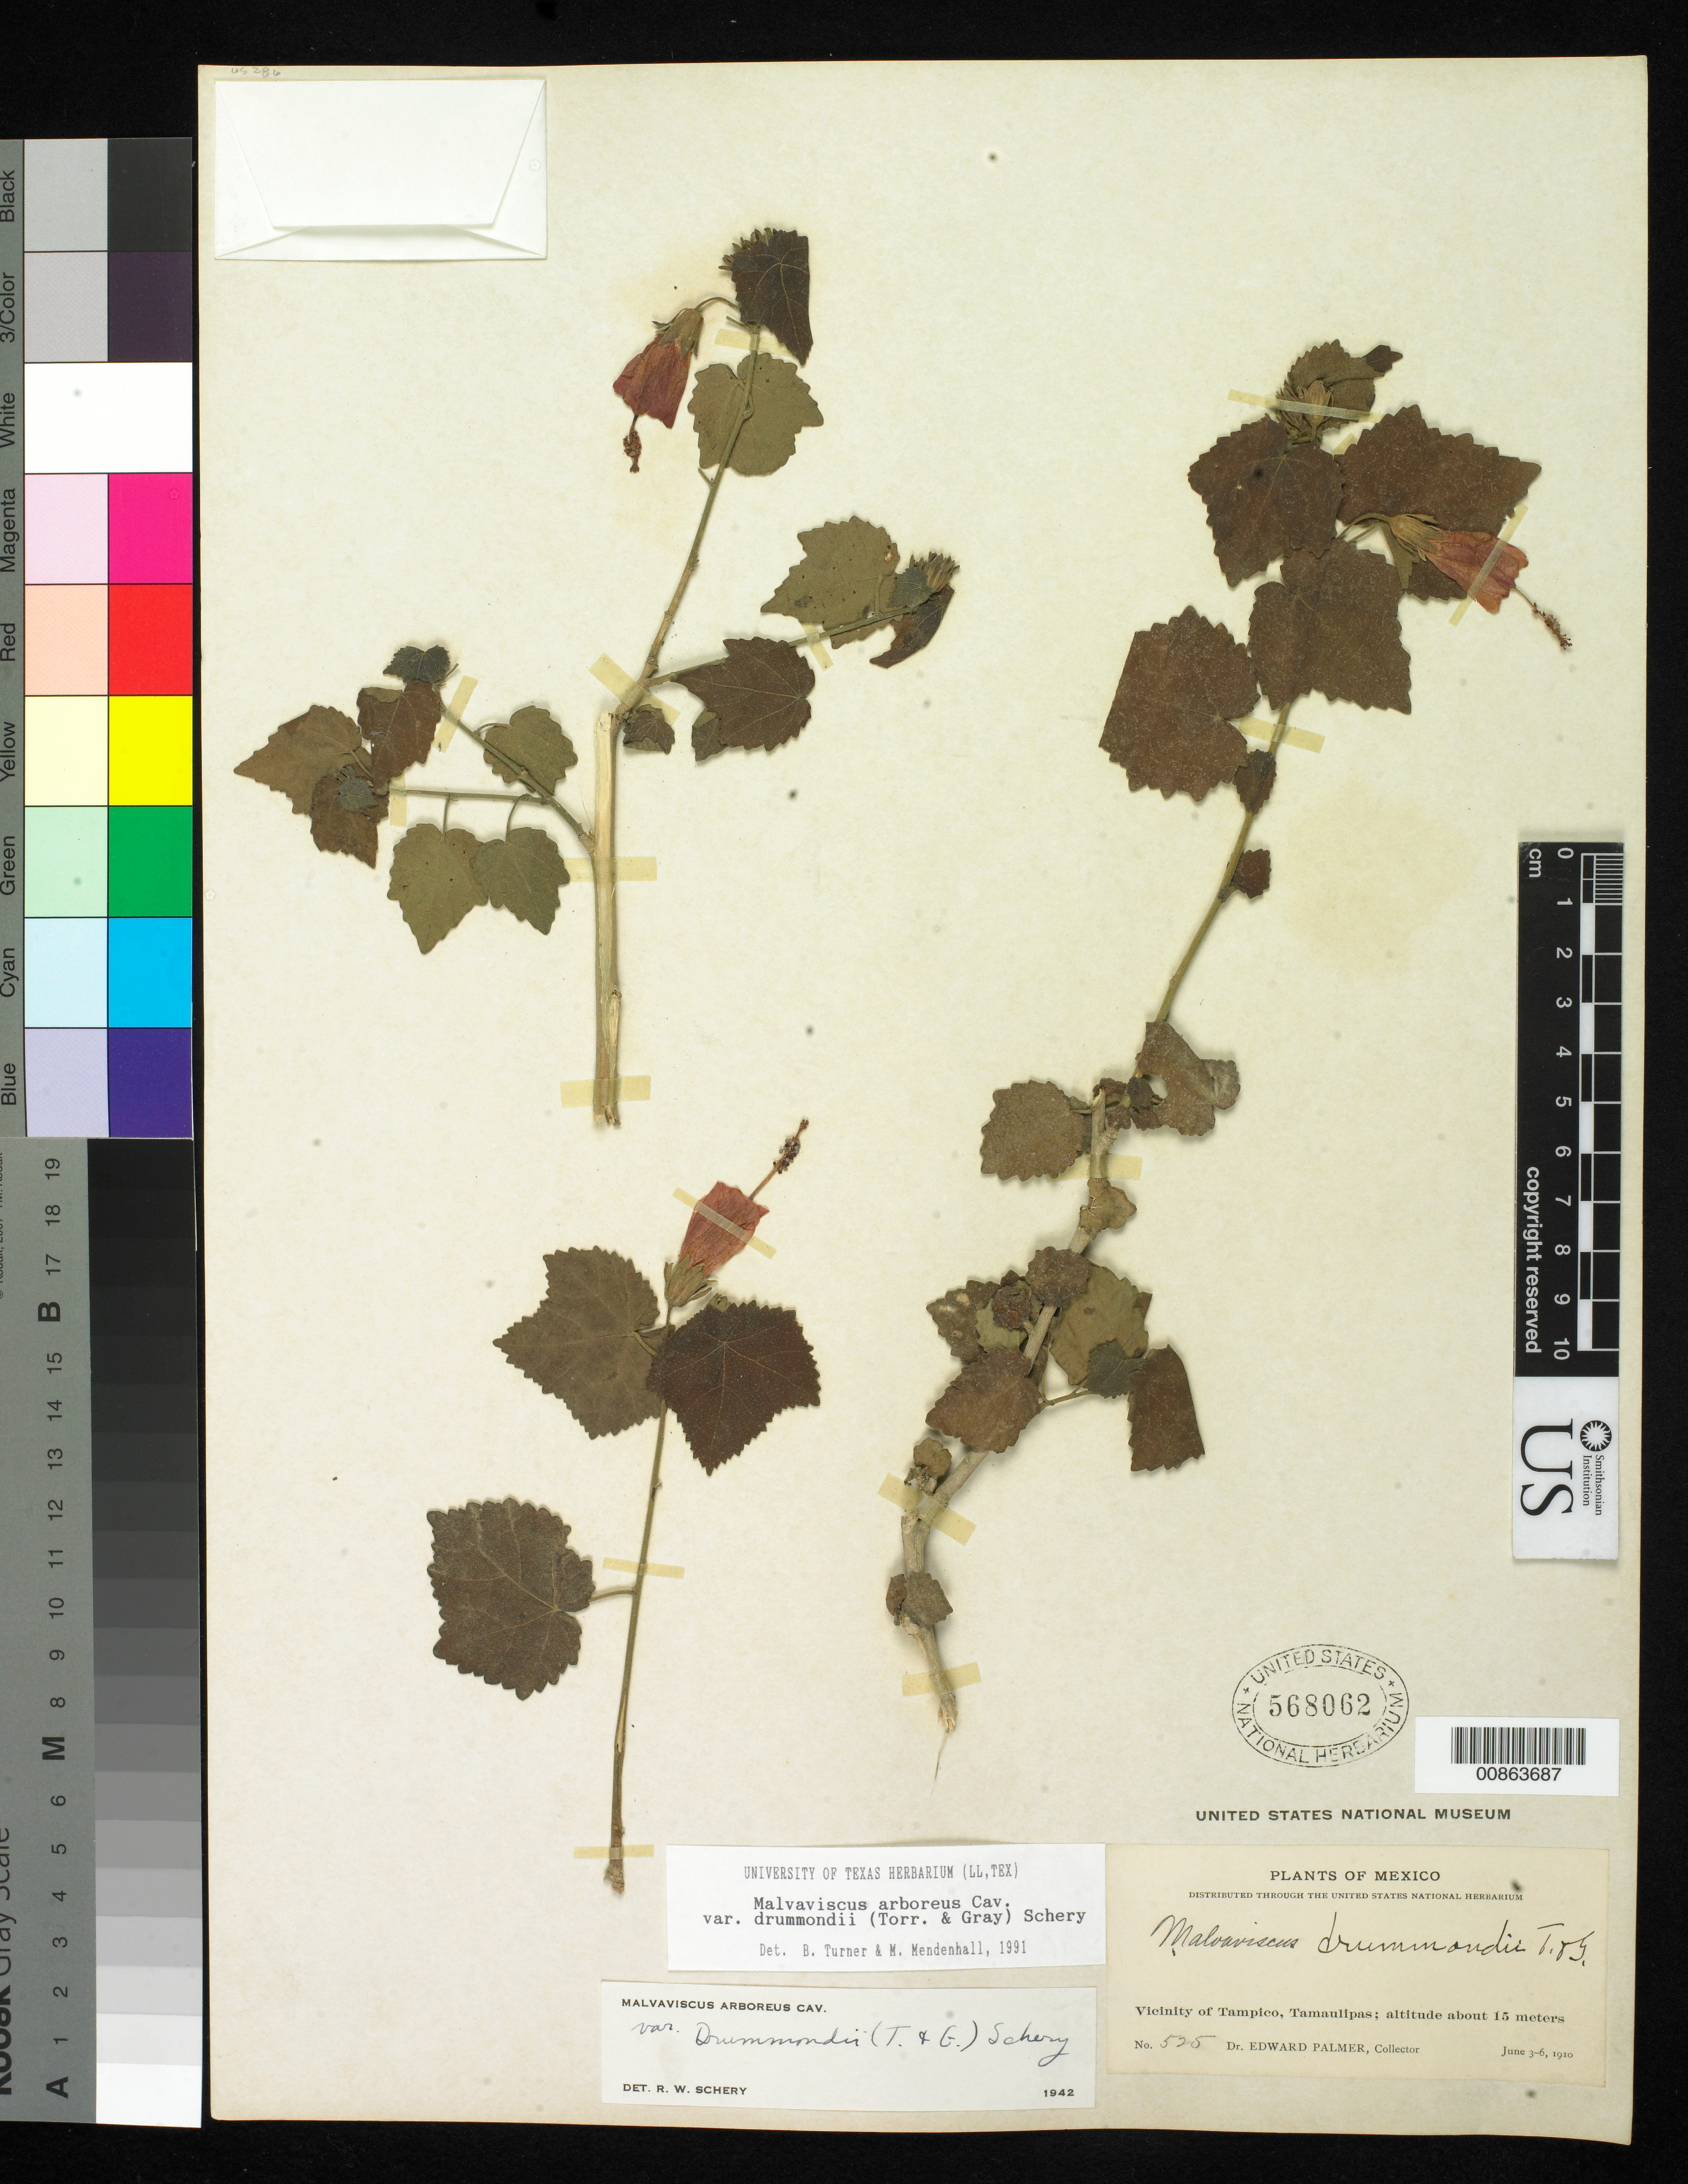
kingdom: Plantae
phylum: Tracheophyta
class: Magnoliopsida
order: Malvales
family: Malvaceae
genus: Malvaviscus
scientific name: Malvaviscus arboreus var. drummondii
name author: (Torr. & A. Gray) Schery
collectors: E. Palmer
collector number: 525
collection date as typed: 03 Jun 1910 to 06 Jun 1910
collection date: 1910-06-03/1910-06-06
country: Mexico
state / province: Tamaulipas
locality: Vicinity of Tampico, Tamaulipas.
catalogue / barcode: US 568062